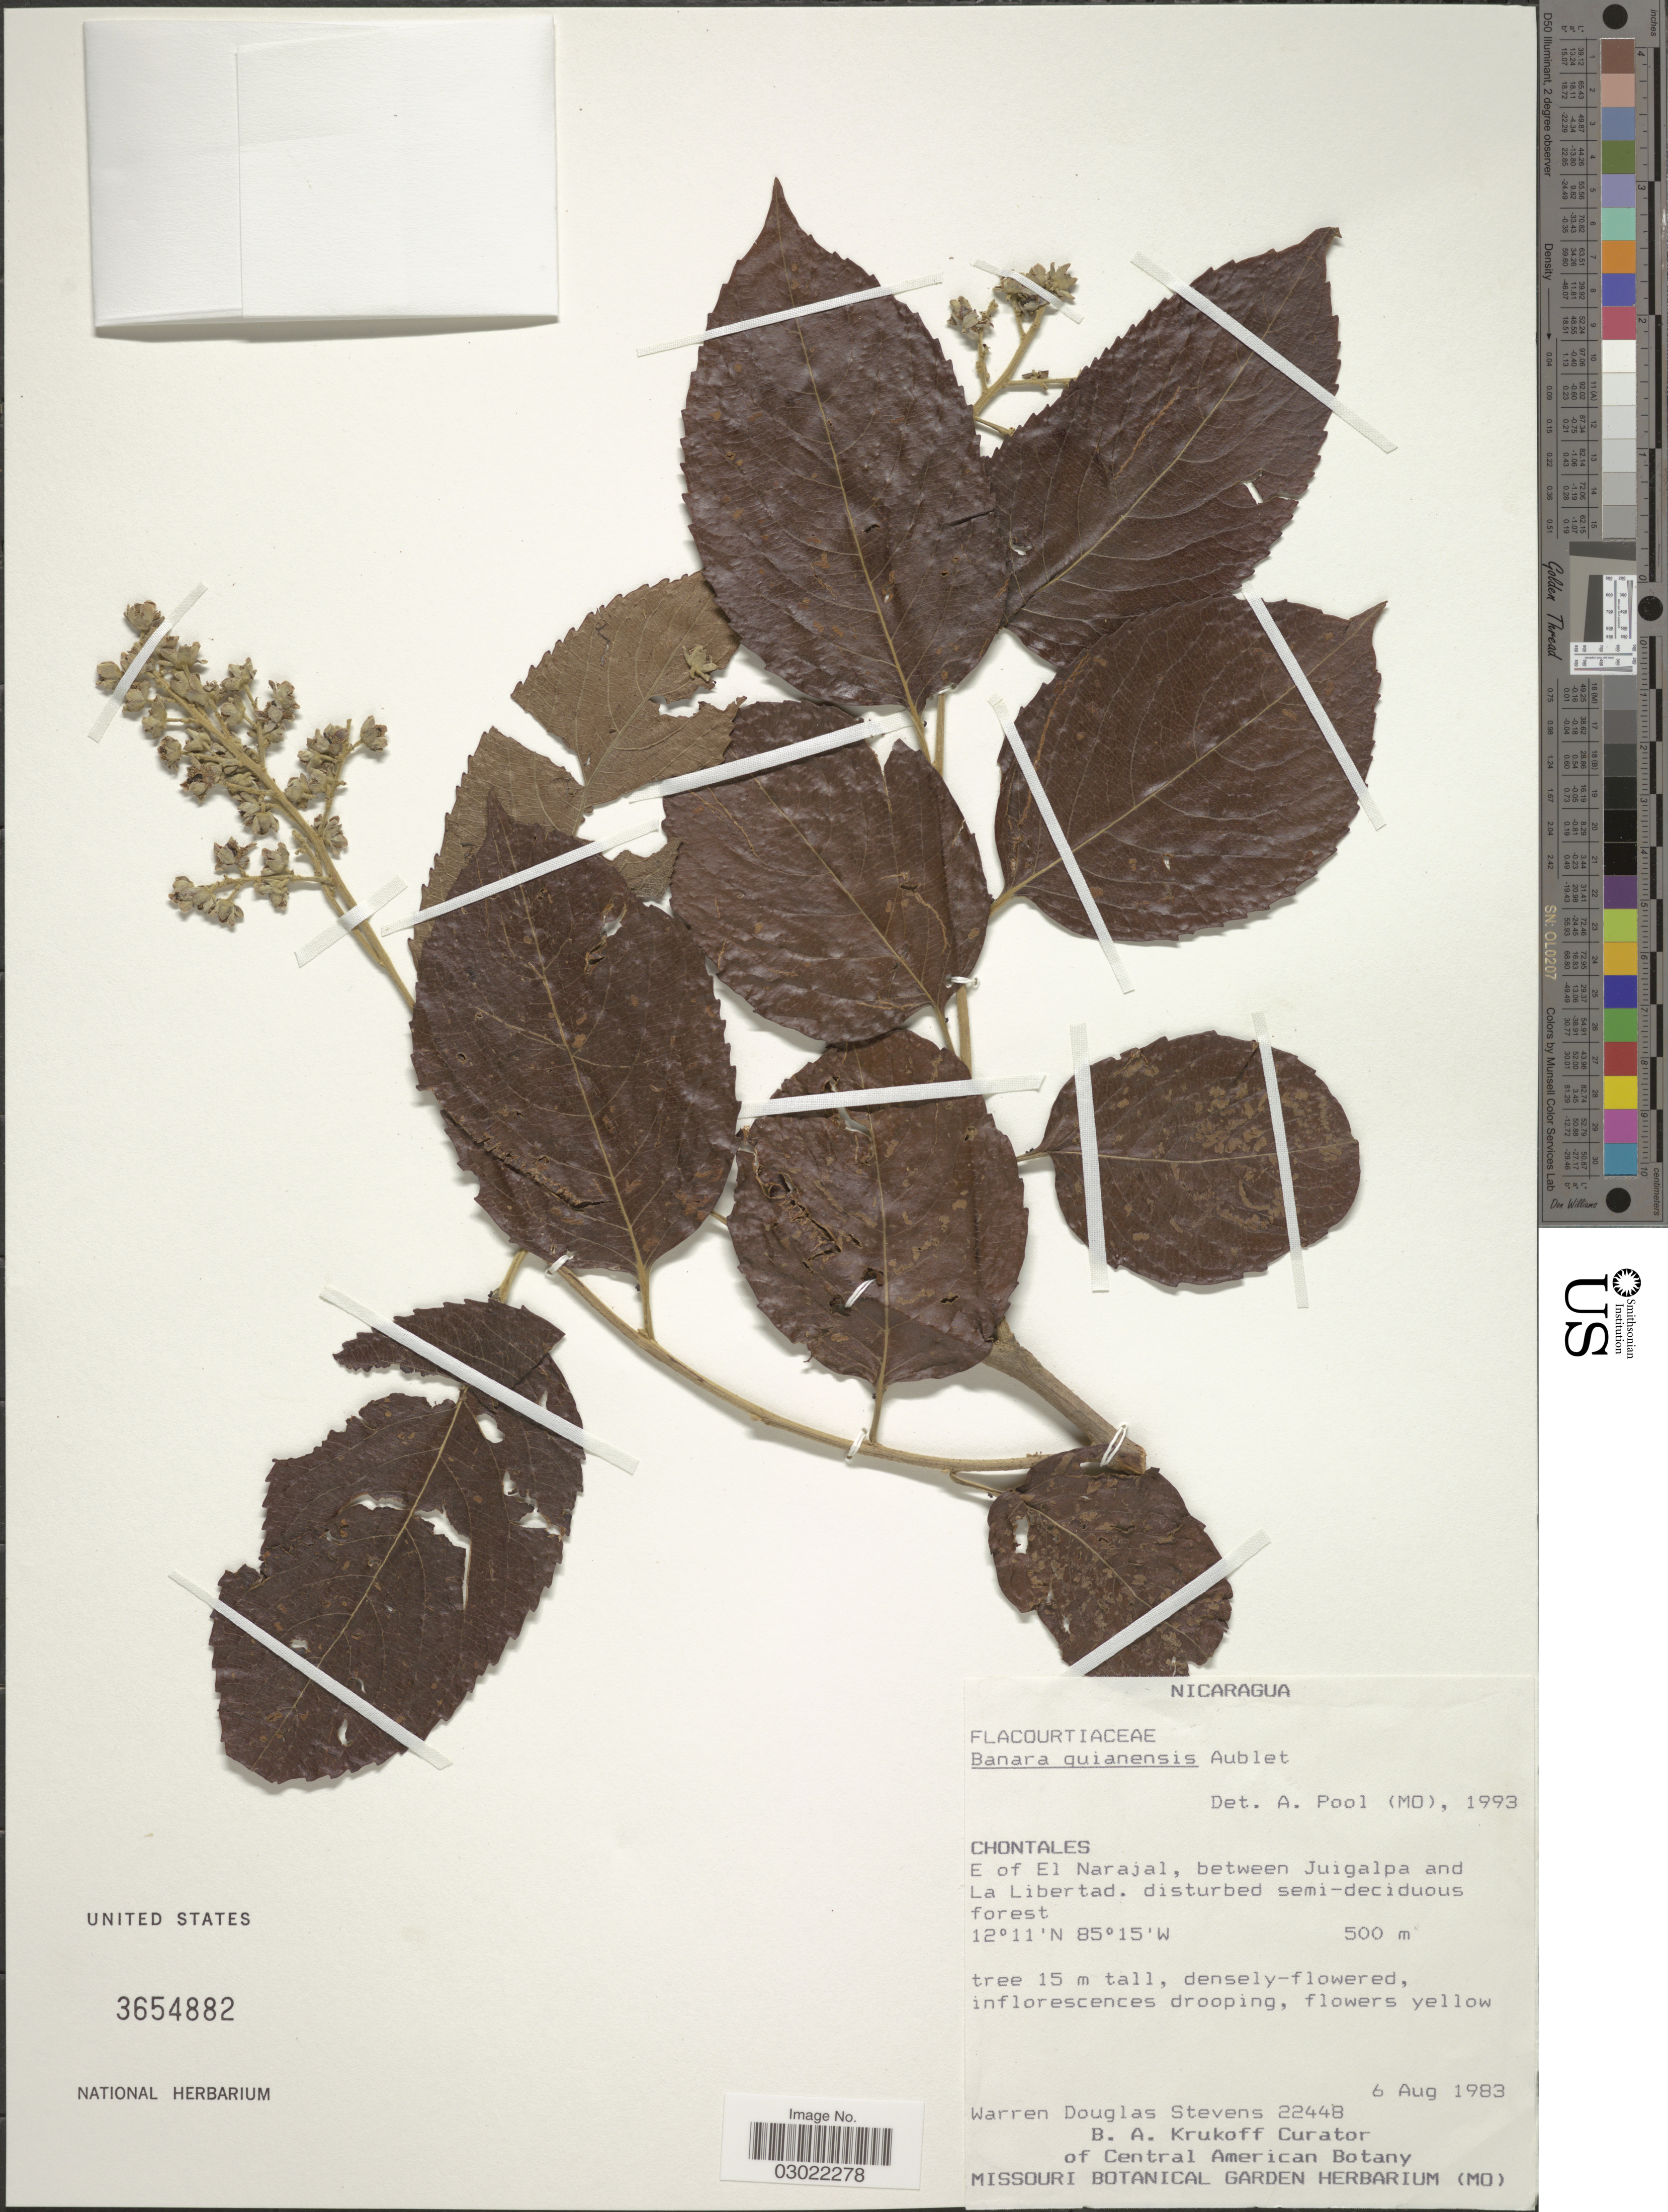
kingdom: Plantae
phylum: Tracheophyta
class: Magnoliopsida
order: Malpighiales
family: Salicaceae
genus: Banara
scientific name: Banara guianensis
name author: Aubl.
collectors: W. D. Stevens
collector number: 22448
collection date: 1983-08-06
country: Nicaragua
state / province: Chontales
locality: E of El Narajal, between Juigalpa and La Libertad.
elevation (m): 500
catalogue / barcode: US 3654882